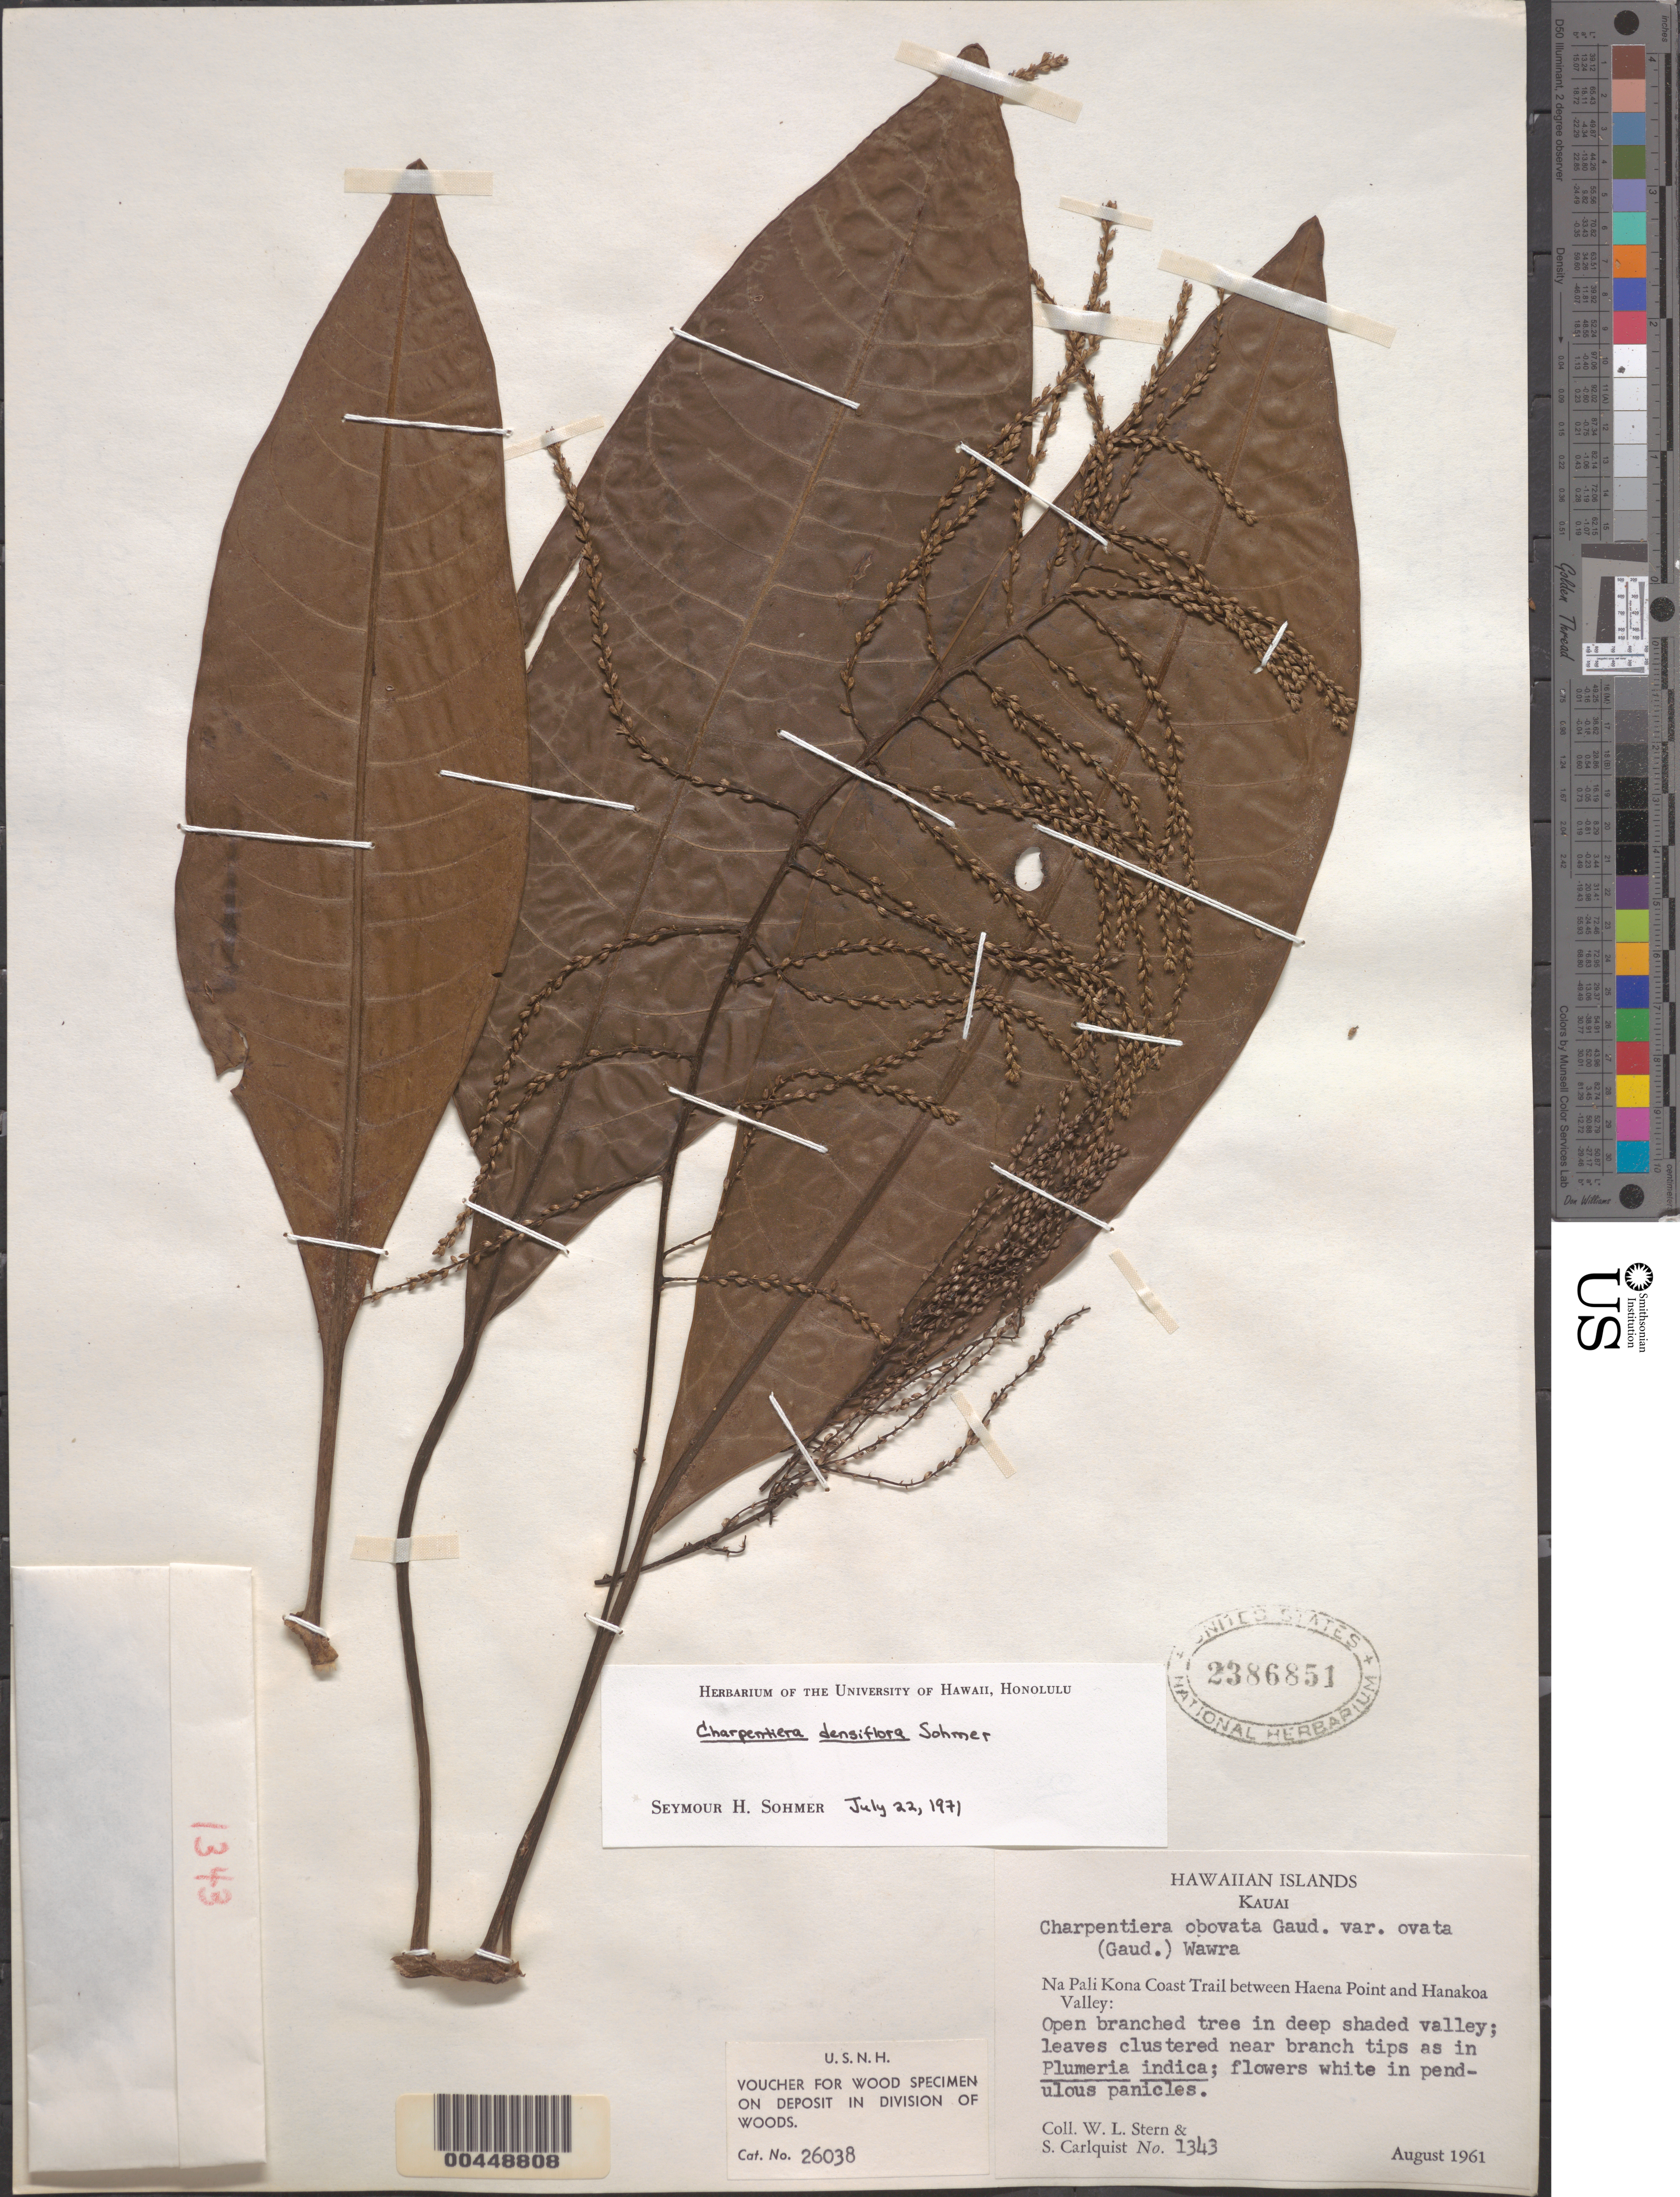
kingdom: Plantae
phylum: Tracheophyta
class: Magnoliopsida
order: Caryophyllales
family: Amaranthaceae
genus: Charpentiera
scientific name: Charpentiera densiflora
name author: Sohmer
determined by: Sohmer, S. H.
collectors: W. L. Stern & S. Carlquist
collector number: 1343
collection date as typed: Aug 1961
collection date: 1961-08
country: United States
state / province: Hawaii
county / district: Kauai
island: Kaua'i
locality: Na Pali Kona Coast Trail between Haena Point and Hanakoa Valley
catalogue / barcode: US 2386851